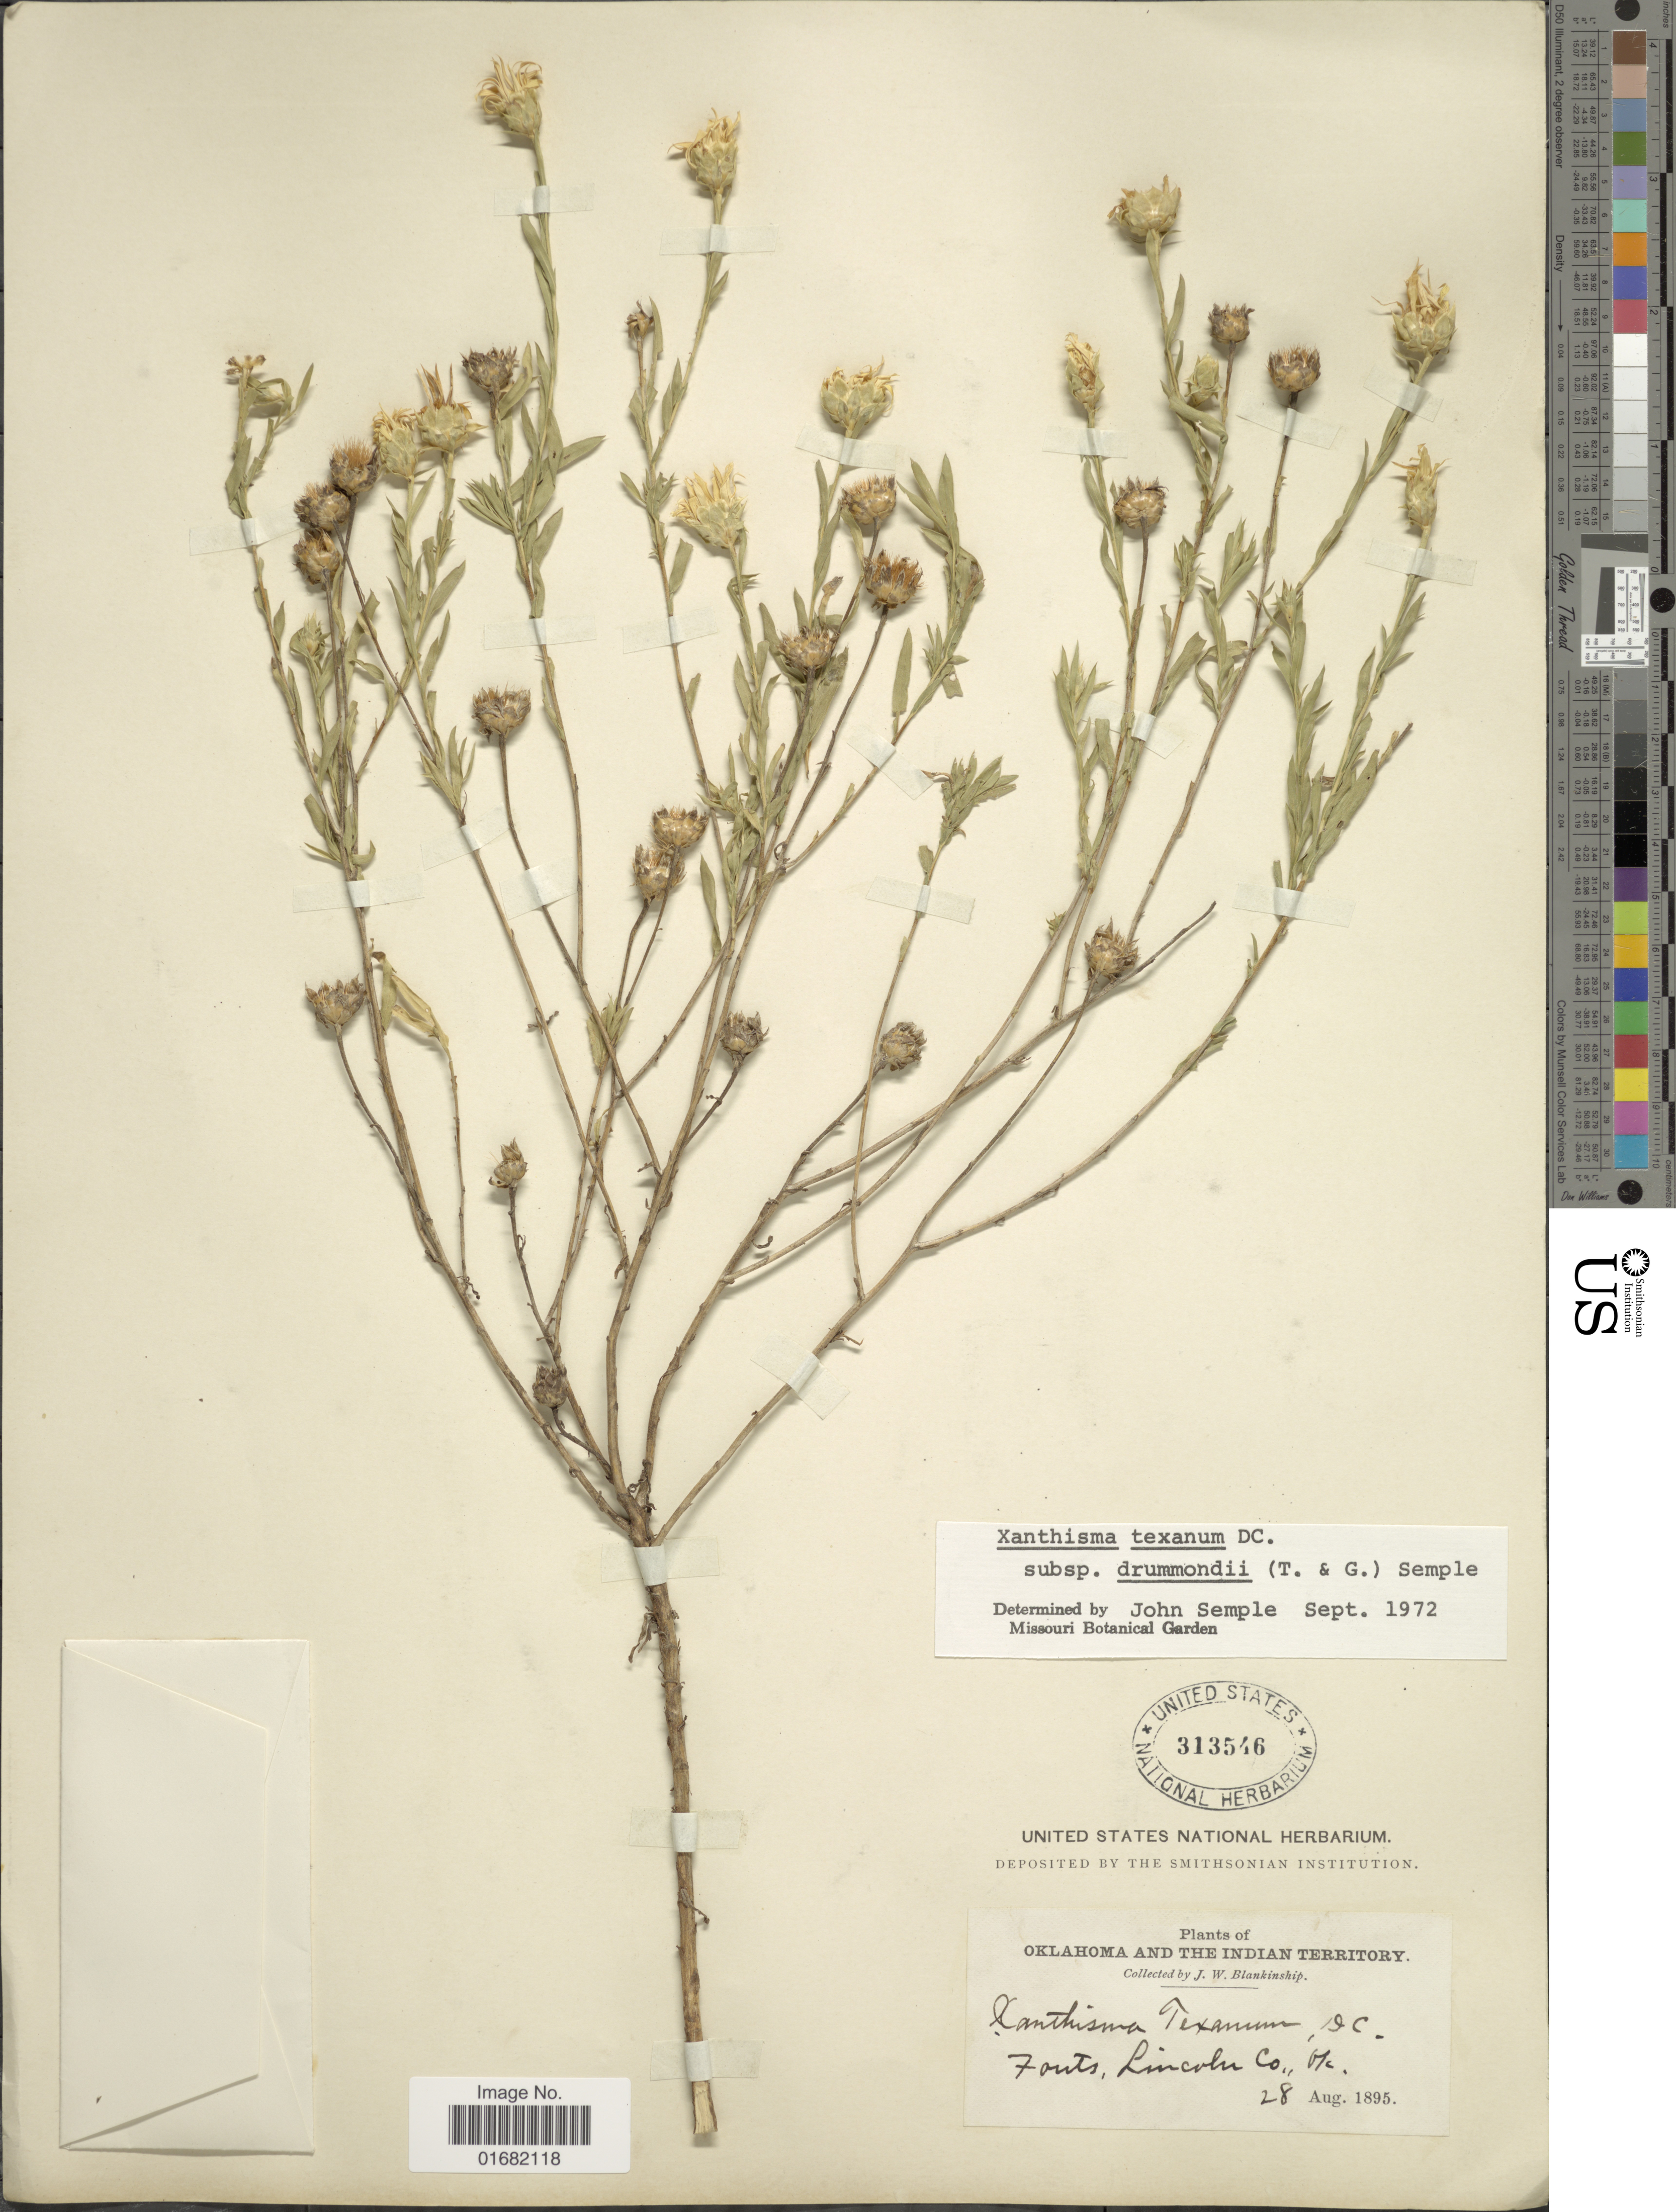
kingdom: Plantae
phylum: Tracheophyta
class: Magnoliopsida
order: Asterales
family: Asteraceae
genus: Xanthisma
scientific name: Xanthisma texanum subsp. drummondii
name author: (Torr. & A. Gray) Semple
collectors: J. W. Blankinship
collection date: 1895-08-28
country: United States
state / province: Oklahoma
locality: Fouts, Lincoln Co.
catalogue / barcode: US 313546